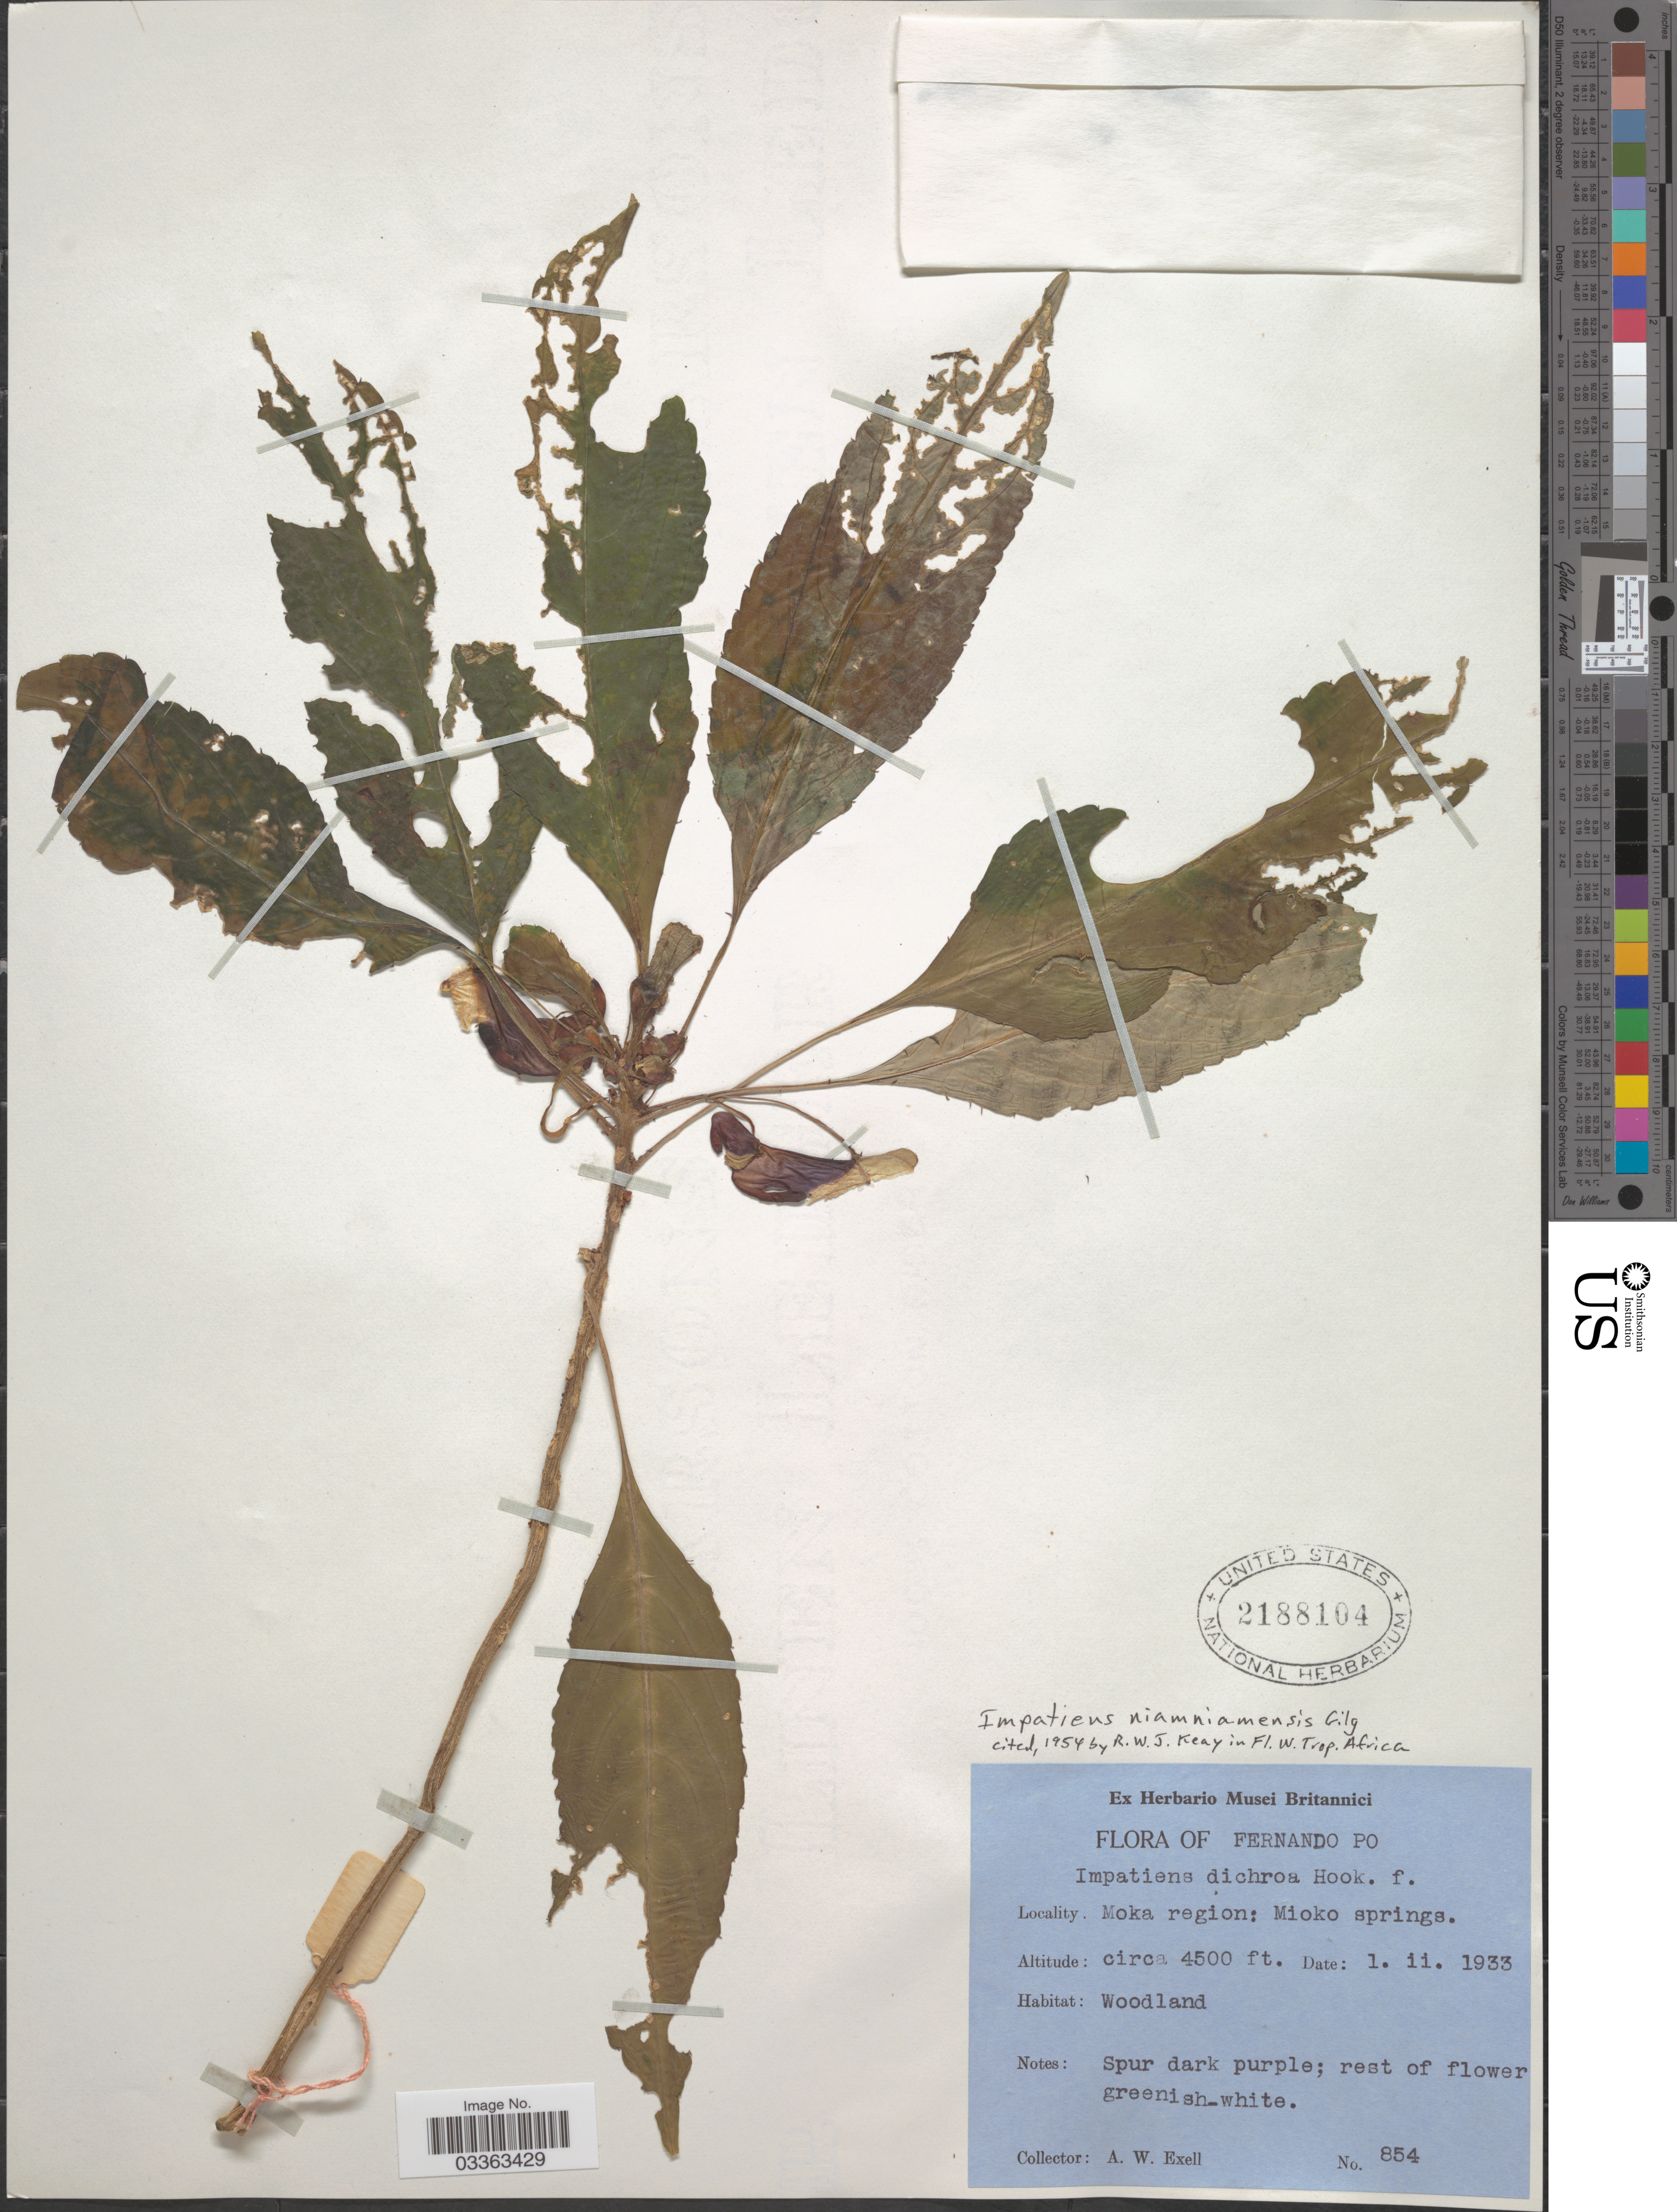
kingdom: Plantae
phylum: Tracheophyta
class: Magnoliopsida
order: Ericales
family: Balsaminaceae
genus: Impatiens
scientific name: Impatiens niamniamensis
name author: Gilg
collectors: A. Exell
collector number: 854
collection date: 1933-02-01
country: Mauritius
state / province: Moka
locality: Fernando Po, Moka region: Mioko springs.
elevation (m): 1372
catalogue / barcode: US 2188104